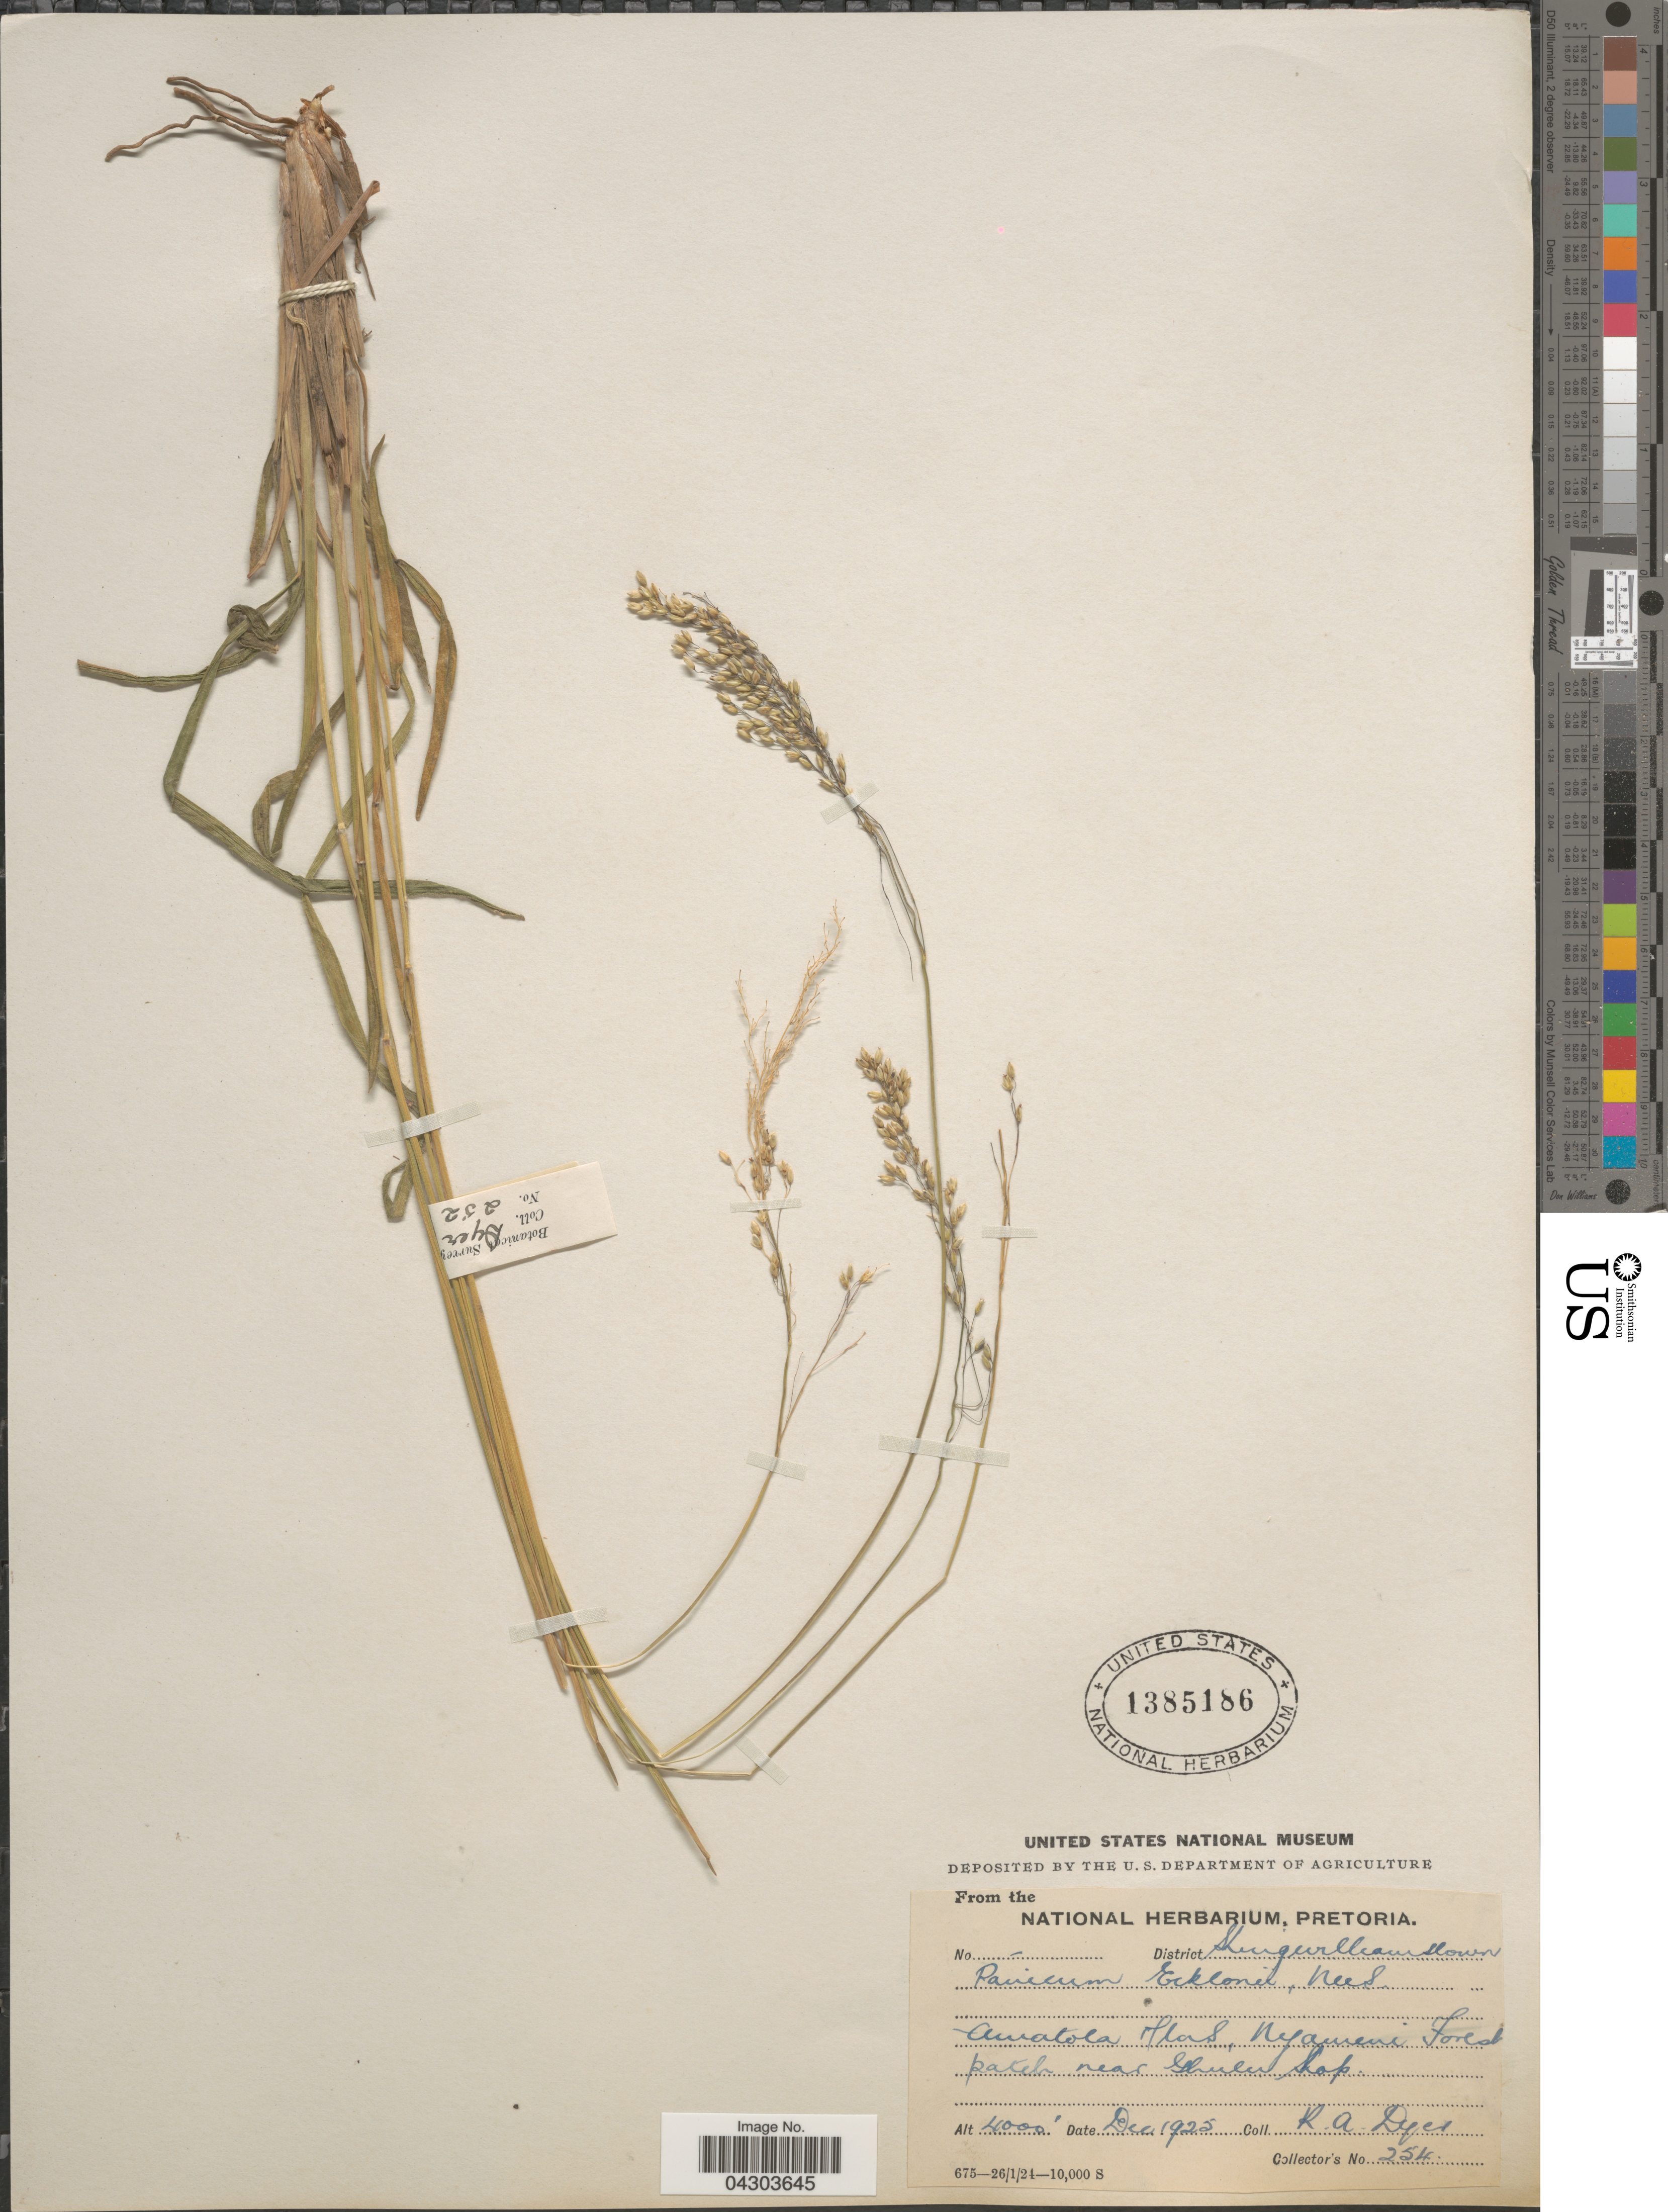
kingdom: Plantae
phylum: Tracheophyta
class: Liliopsida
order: Poales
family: Poaceae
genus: Panicum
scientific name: Panicum ecklonii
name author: Nees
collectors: R. A. Dyer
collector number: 254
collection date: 1925-12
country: South Africa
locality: District Kingwilliamstown. Amatola Mtns, Nyameni Forest patch near Ghulee Kop.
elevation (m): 1219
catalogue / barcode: US 1385186